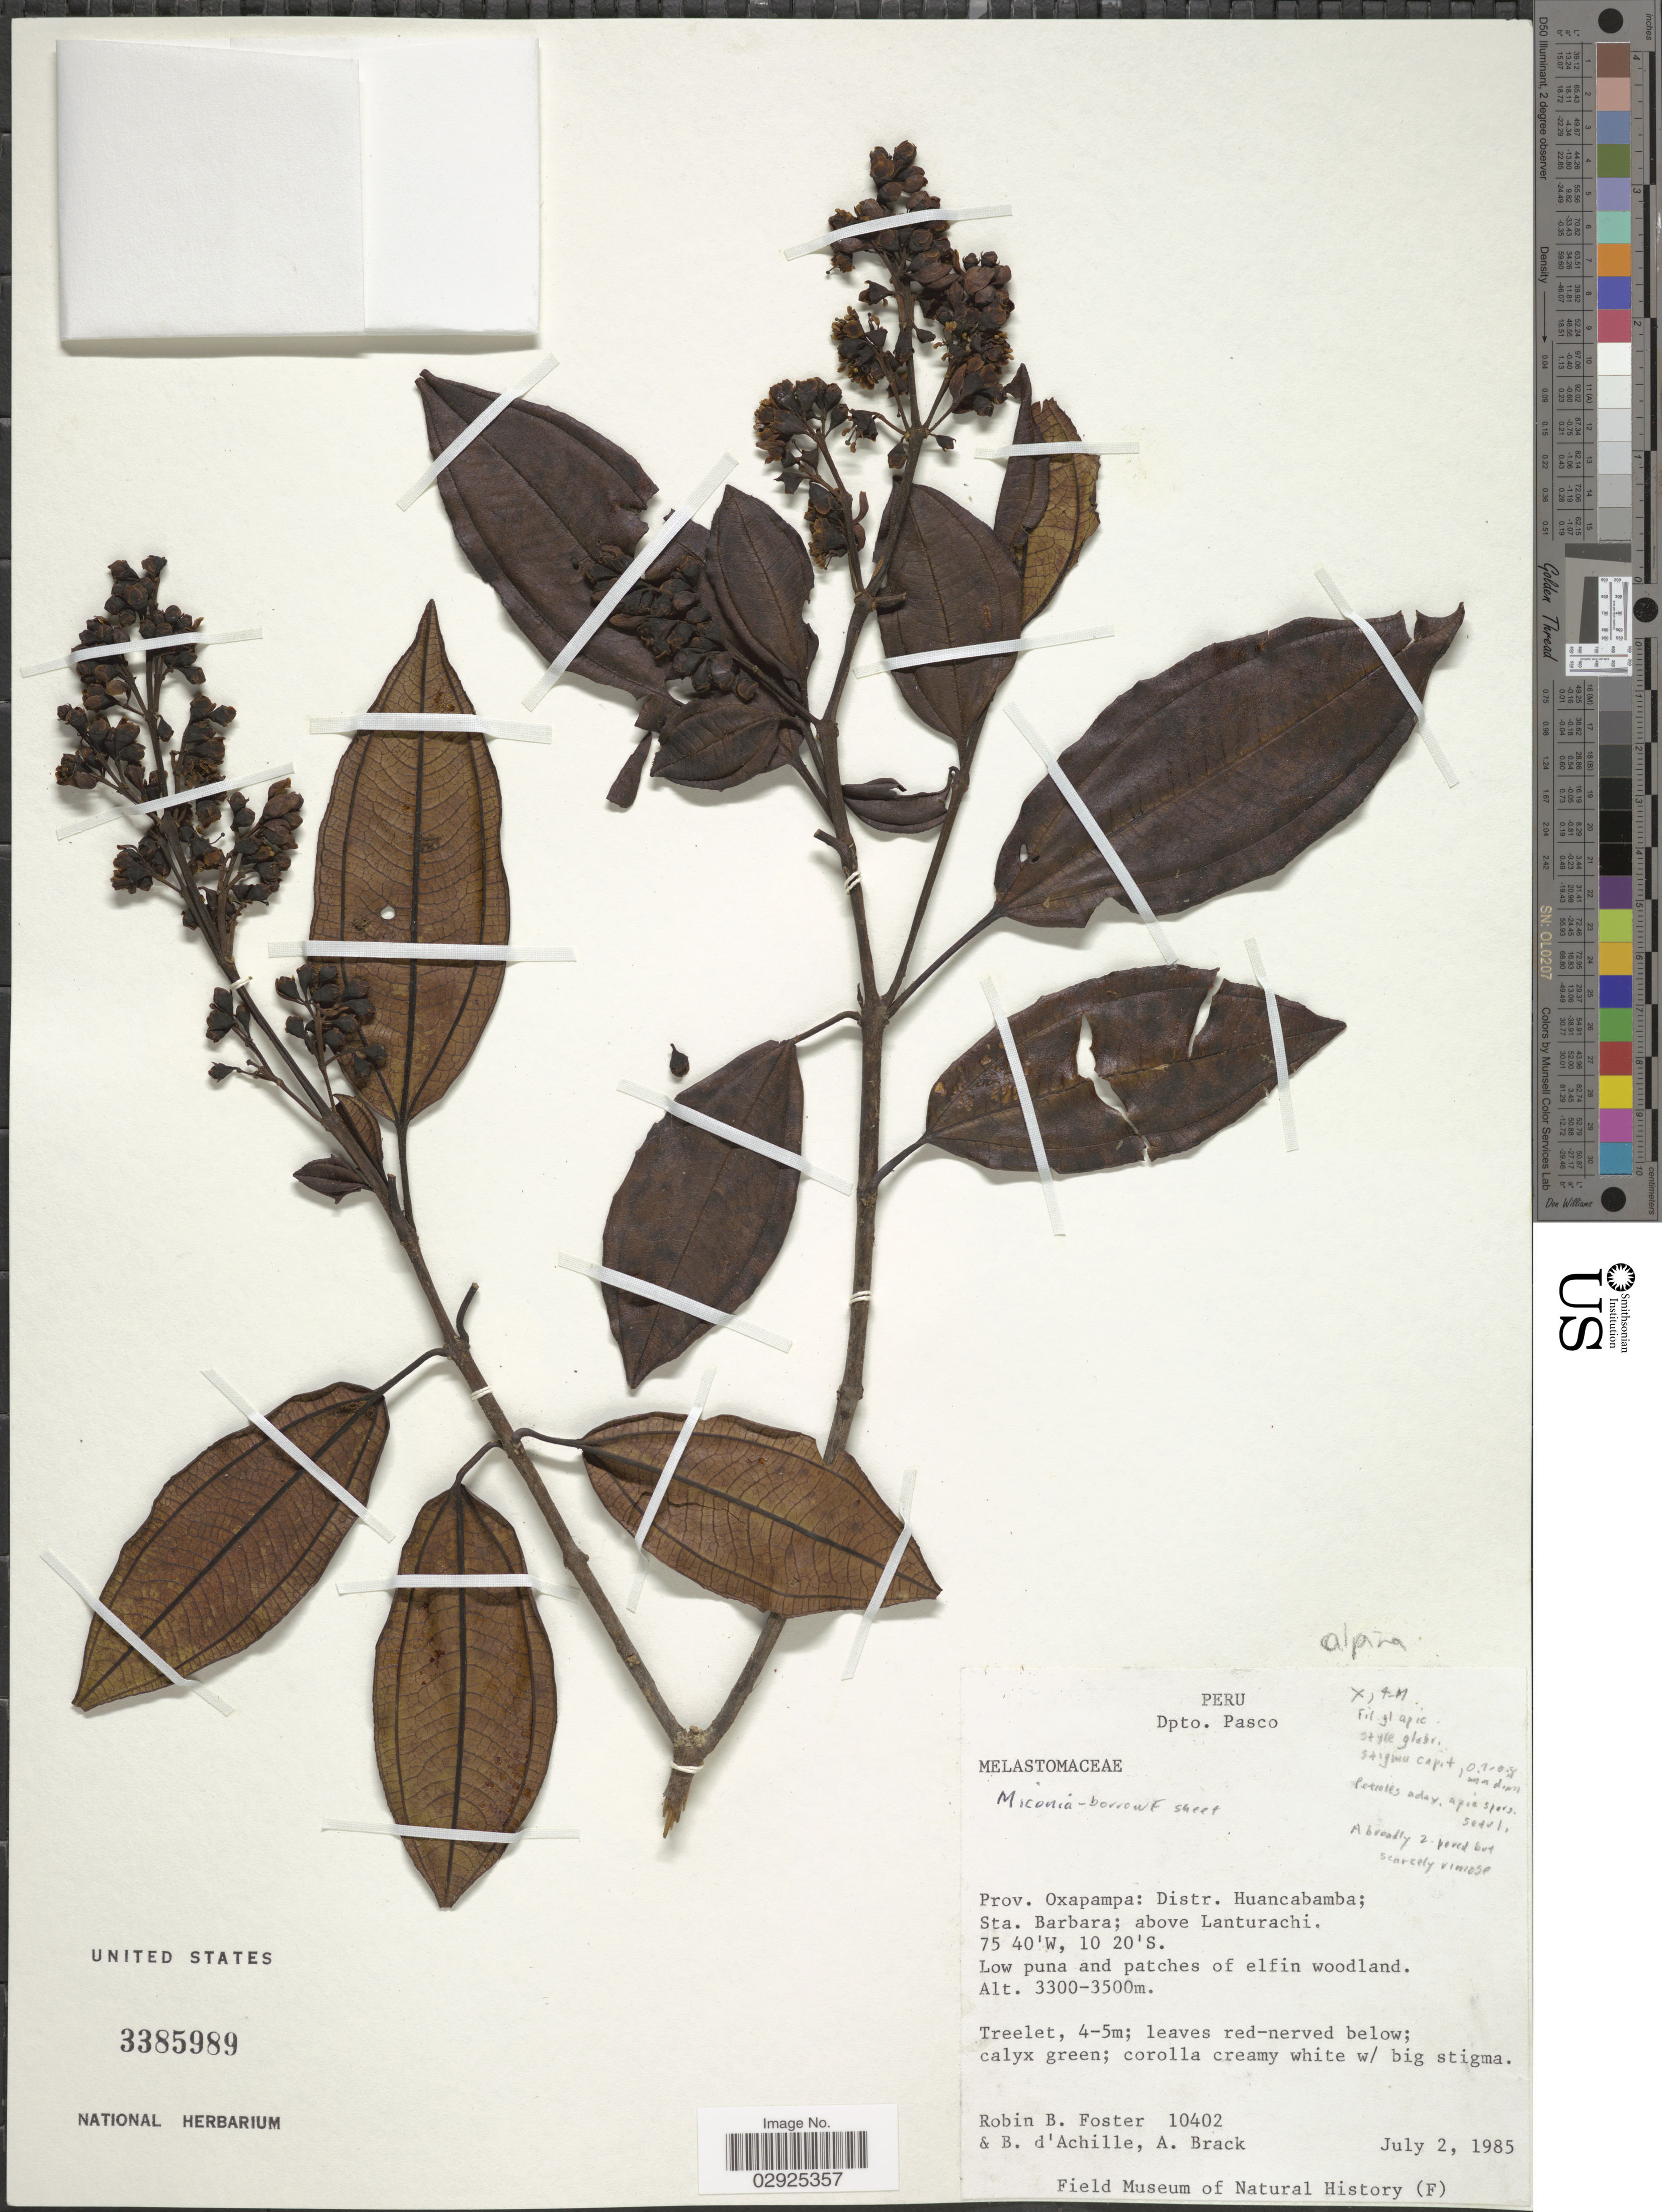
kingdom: Plantae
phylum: Tracheophyta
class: Magnoliopsida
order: Myrtales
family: Melastomataceae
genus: Miconia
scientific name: Miconia alpina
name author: Cogn.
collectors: R. B. Foster, B. d'Achille & A. Brack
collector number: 10402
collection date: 1985-07-02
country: Peru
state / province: Pasco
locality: Dpto. Pasco, Prov. Oxapampa: Distr. Huancabamba: Sta. Barbara; above Lanturachi.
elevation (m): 3300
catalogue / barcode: US 3385989